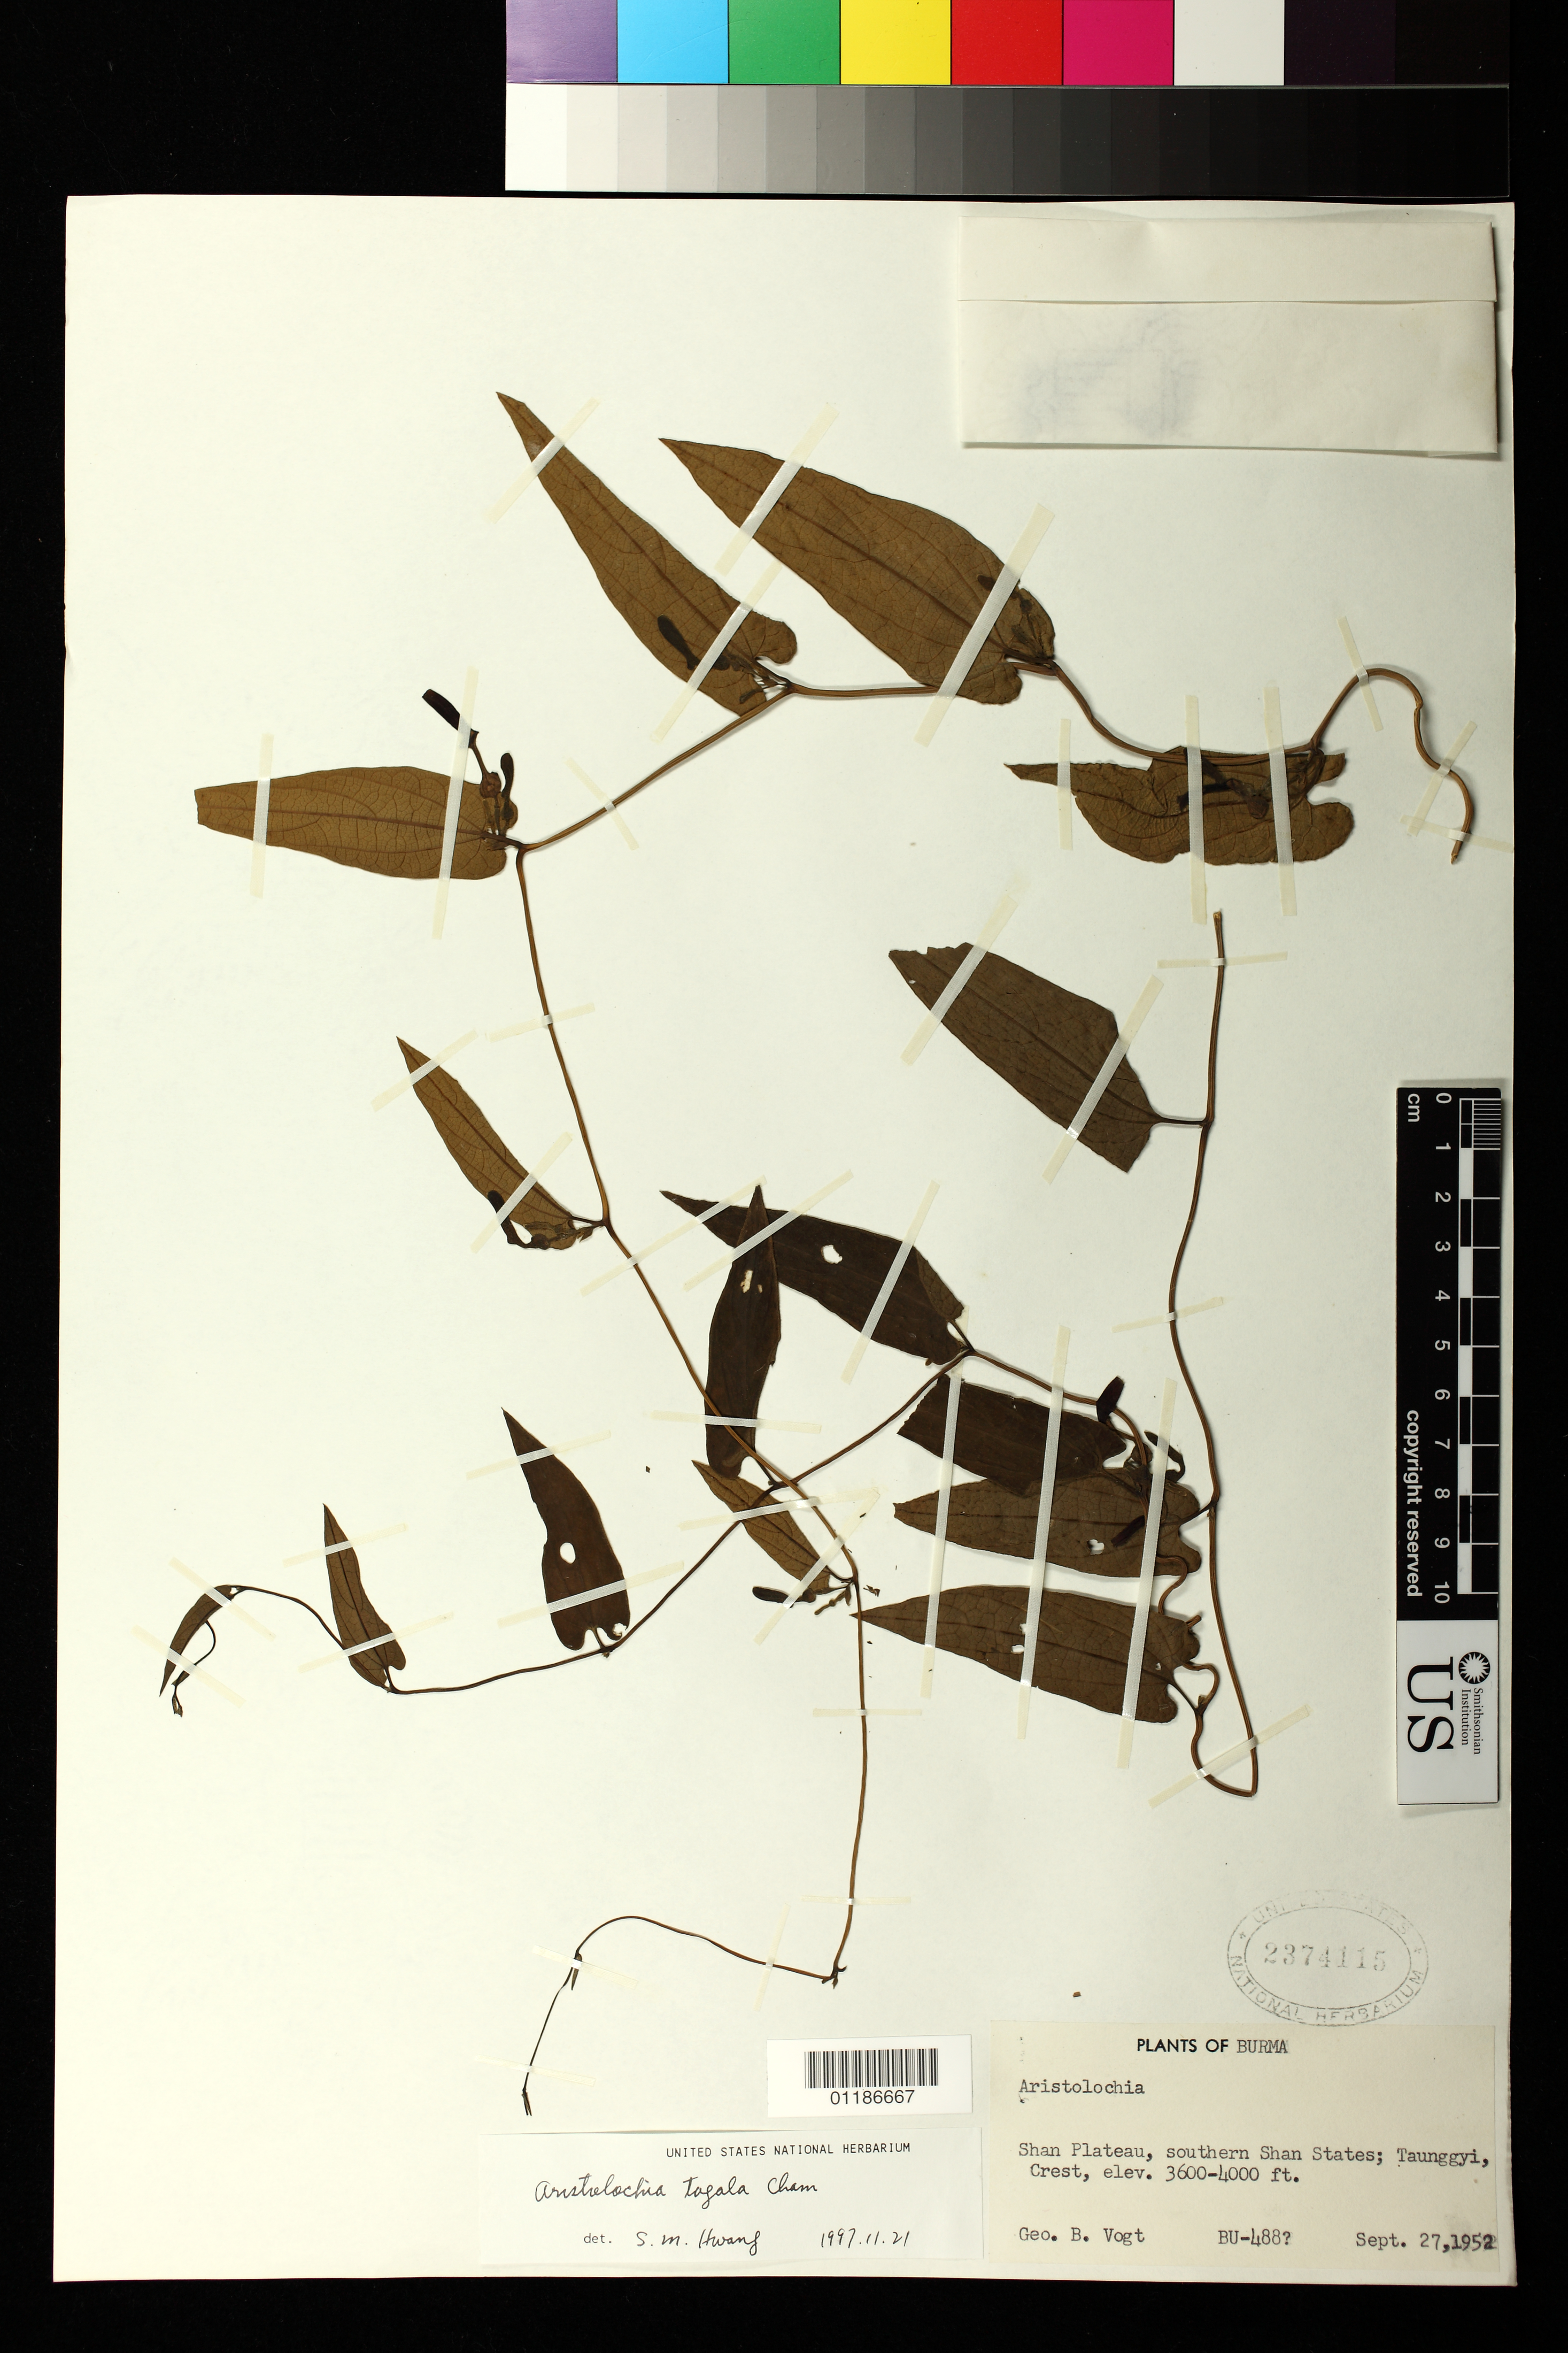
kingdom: Plantae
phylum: Tracheophyta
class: Magnoliopsida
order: Piperales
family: Aristolochiaceae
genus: Aristolochia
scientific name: Aristolochia sp.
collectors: G. Vogt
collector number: BU-488?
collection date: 1952-09-27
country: Myanmar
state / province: Shan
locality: Shan Plateau, southern Shan States; Taunggyi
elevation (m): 1097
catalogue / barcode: US 2374115